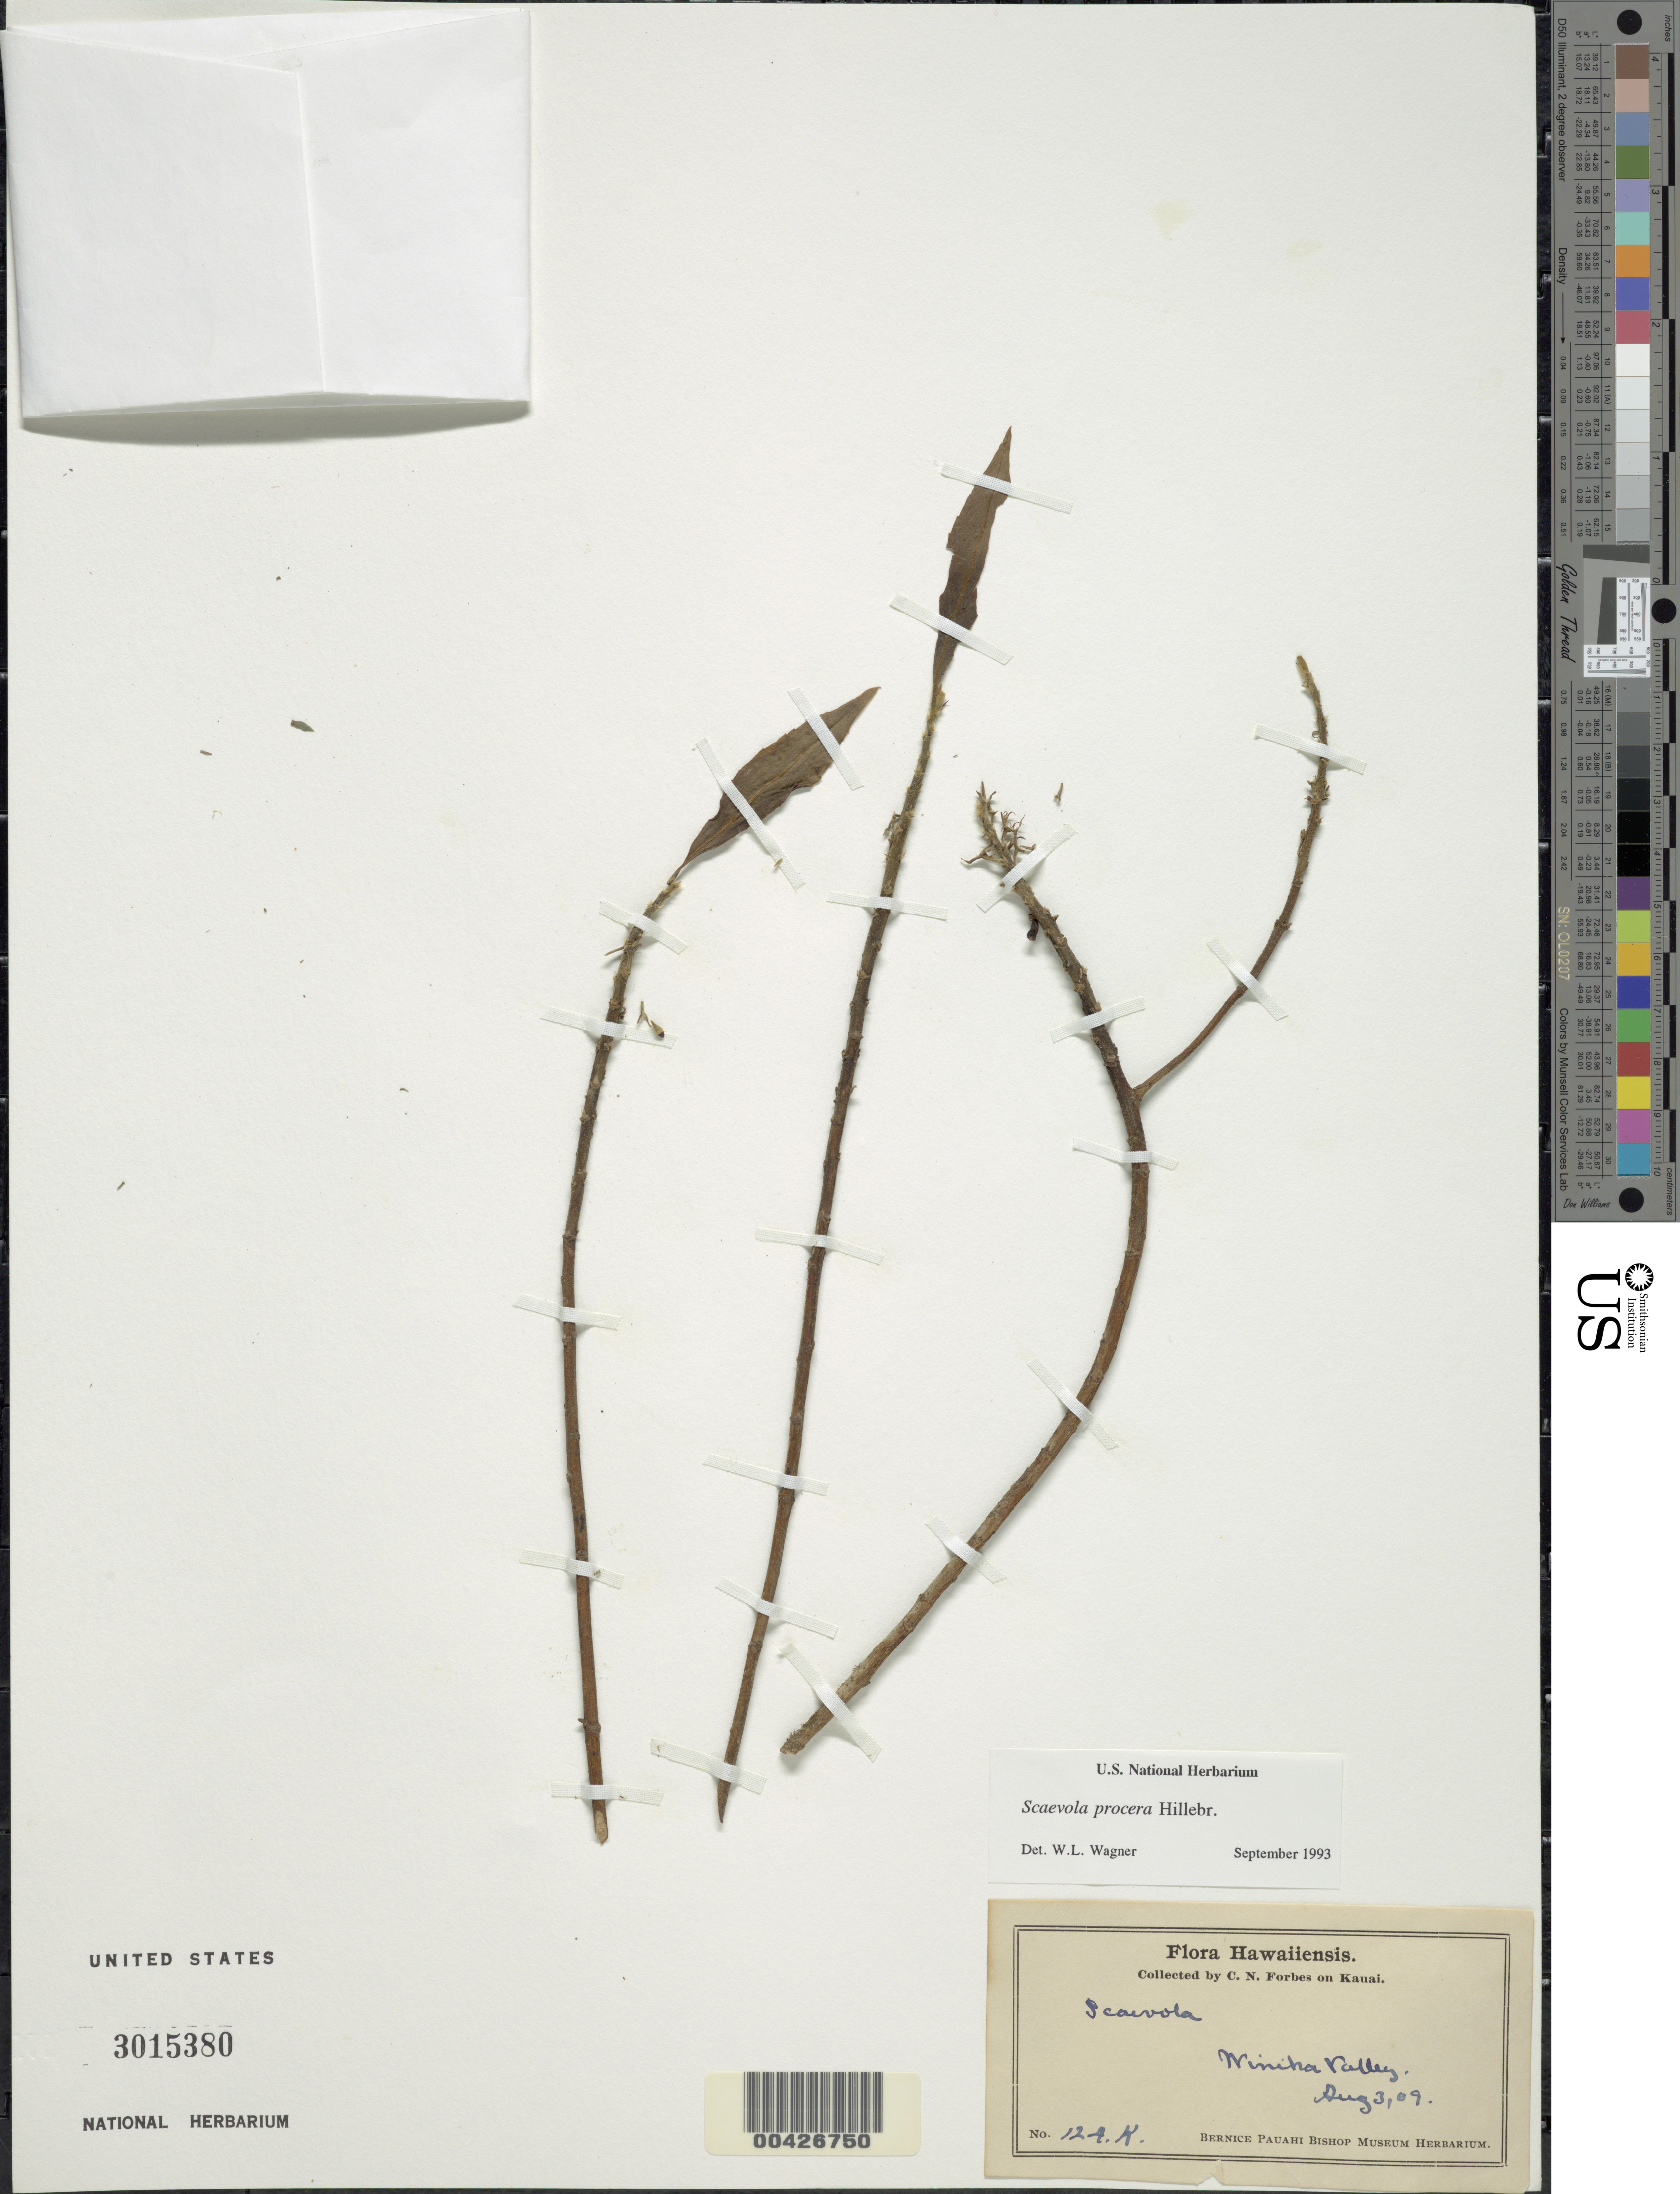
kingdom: Plantae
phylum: Tracheophyta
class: Magnoliopsida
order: Asterales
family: Goodeniaceae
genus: Scaevola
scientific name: Scaevola procera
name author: Hillebr.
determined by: Wagner, W. L., (BOT), Smithsonian Institution - National Museum of Natural History (UNITED STATES)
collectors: C. N. Forbes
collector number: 124.K.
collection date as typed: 3 Aug 1909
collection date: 1909-08-03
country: United States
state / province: Hawaii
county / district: Kauai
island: Kaua'i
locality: Winika Valley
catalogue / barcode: US 3015380